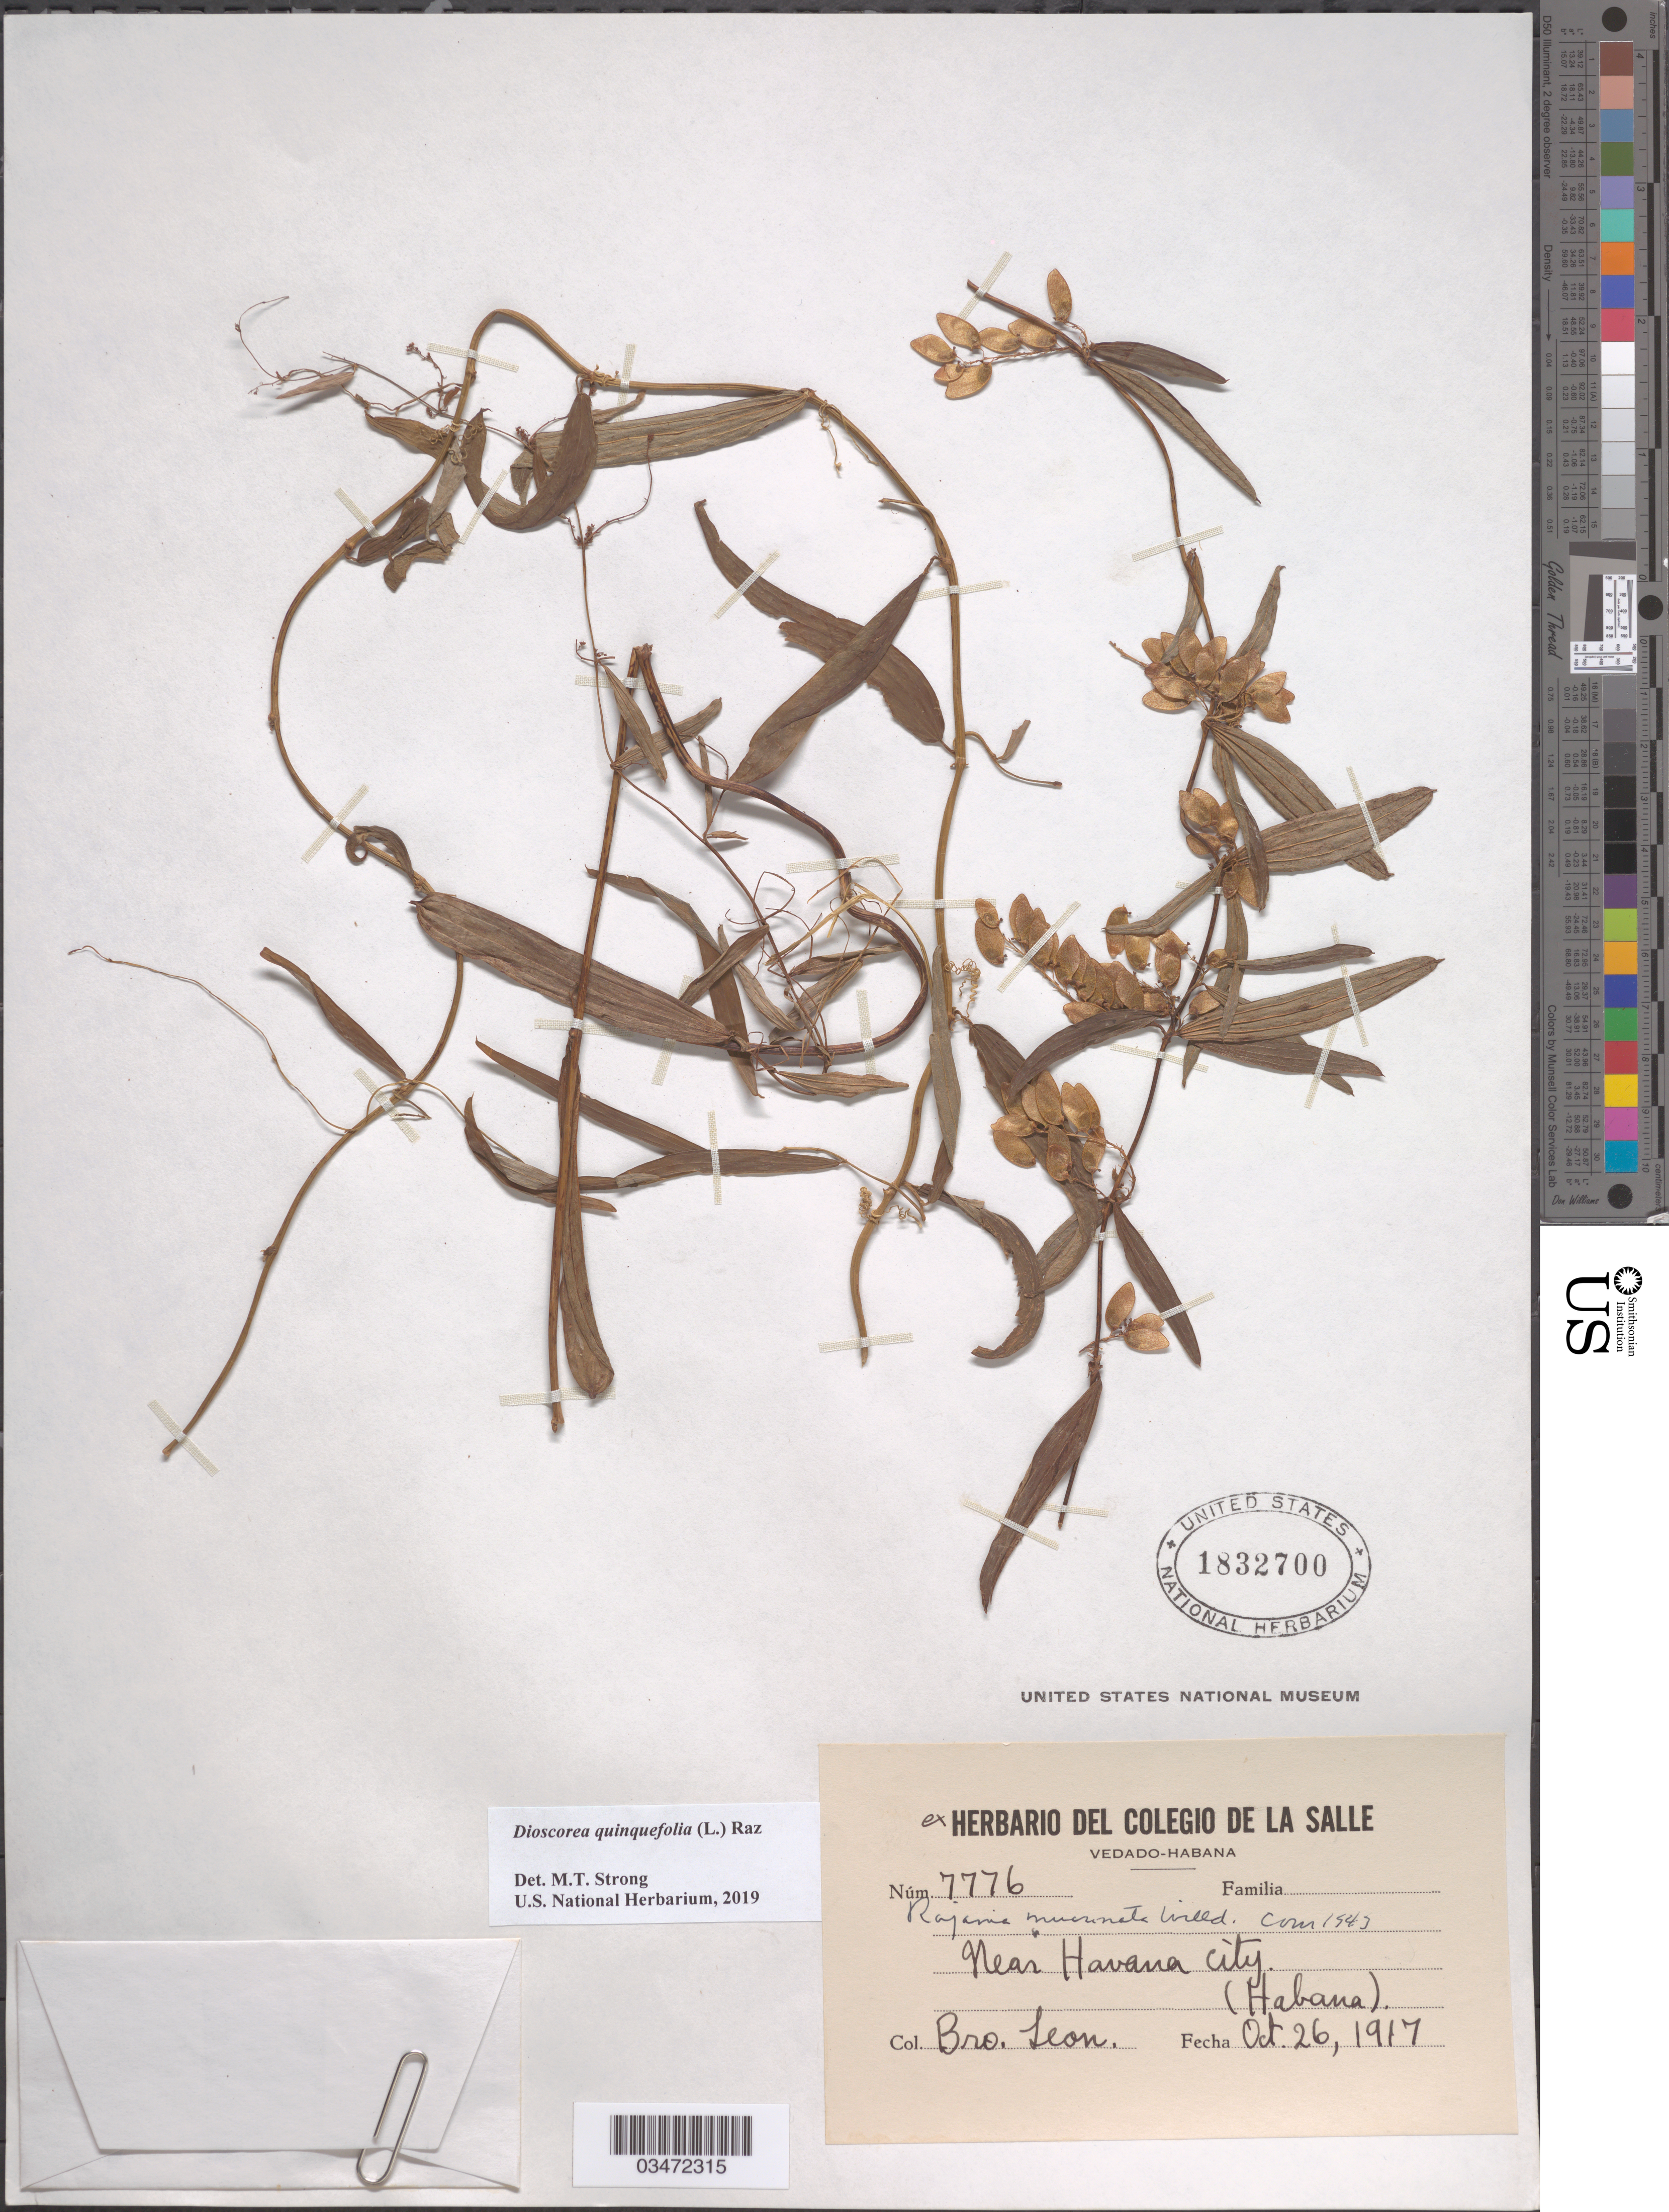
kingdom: Plantae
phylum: Tracheophyta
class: Liliopsida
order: Dioscoreales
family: Dioscoreaceae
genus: Dioscorea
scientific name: Dioscorea quinquefolia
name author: (L.) Raz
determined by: Strong, M. T., (US), Smithsonian Institution - National Museum of Natural History (UNITED STATES)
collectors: Bro. León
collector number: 7776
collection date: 1917-10-26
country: Cuba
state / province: La Habana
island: Cuba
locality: Havana City, near. (Habana)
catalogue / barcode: US 1832700